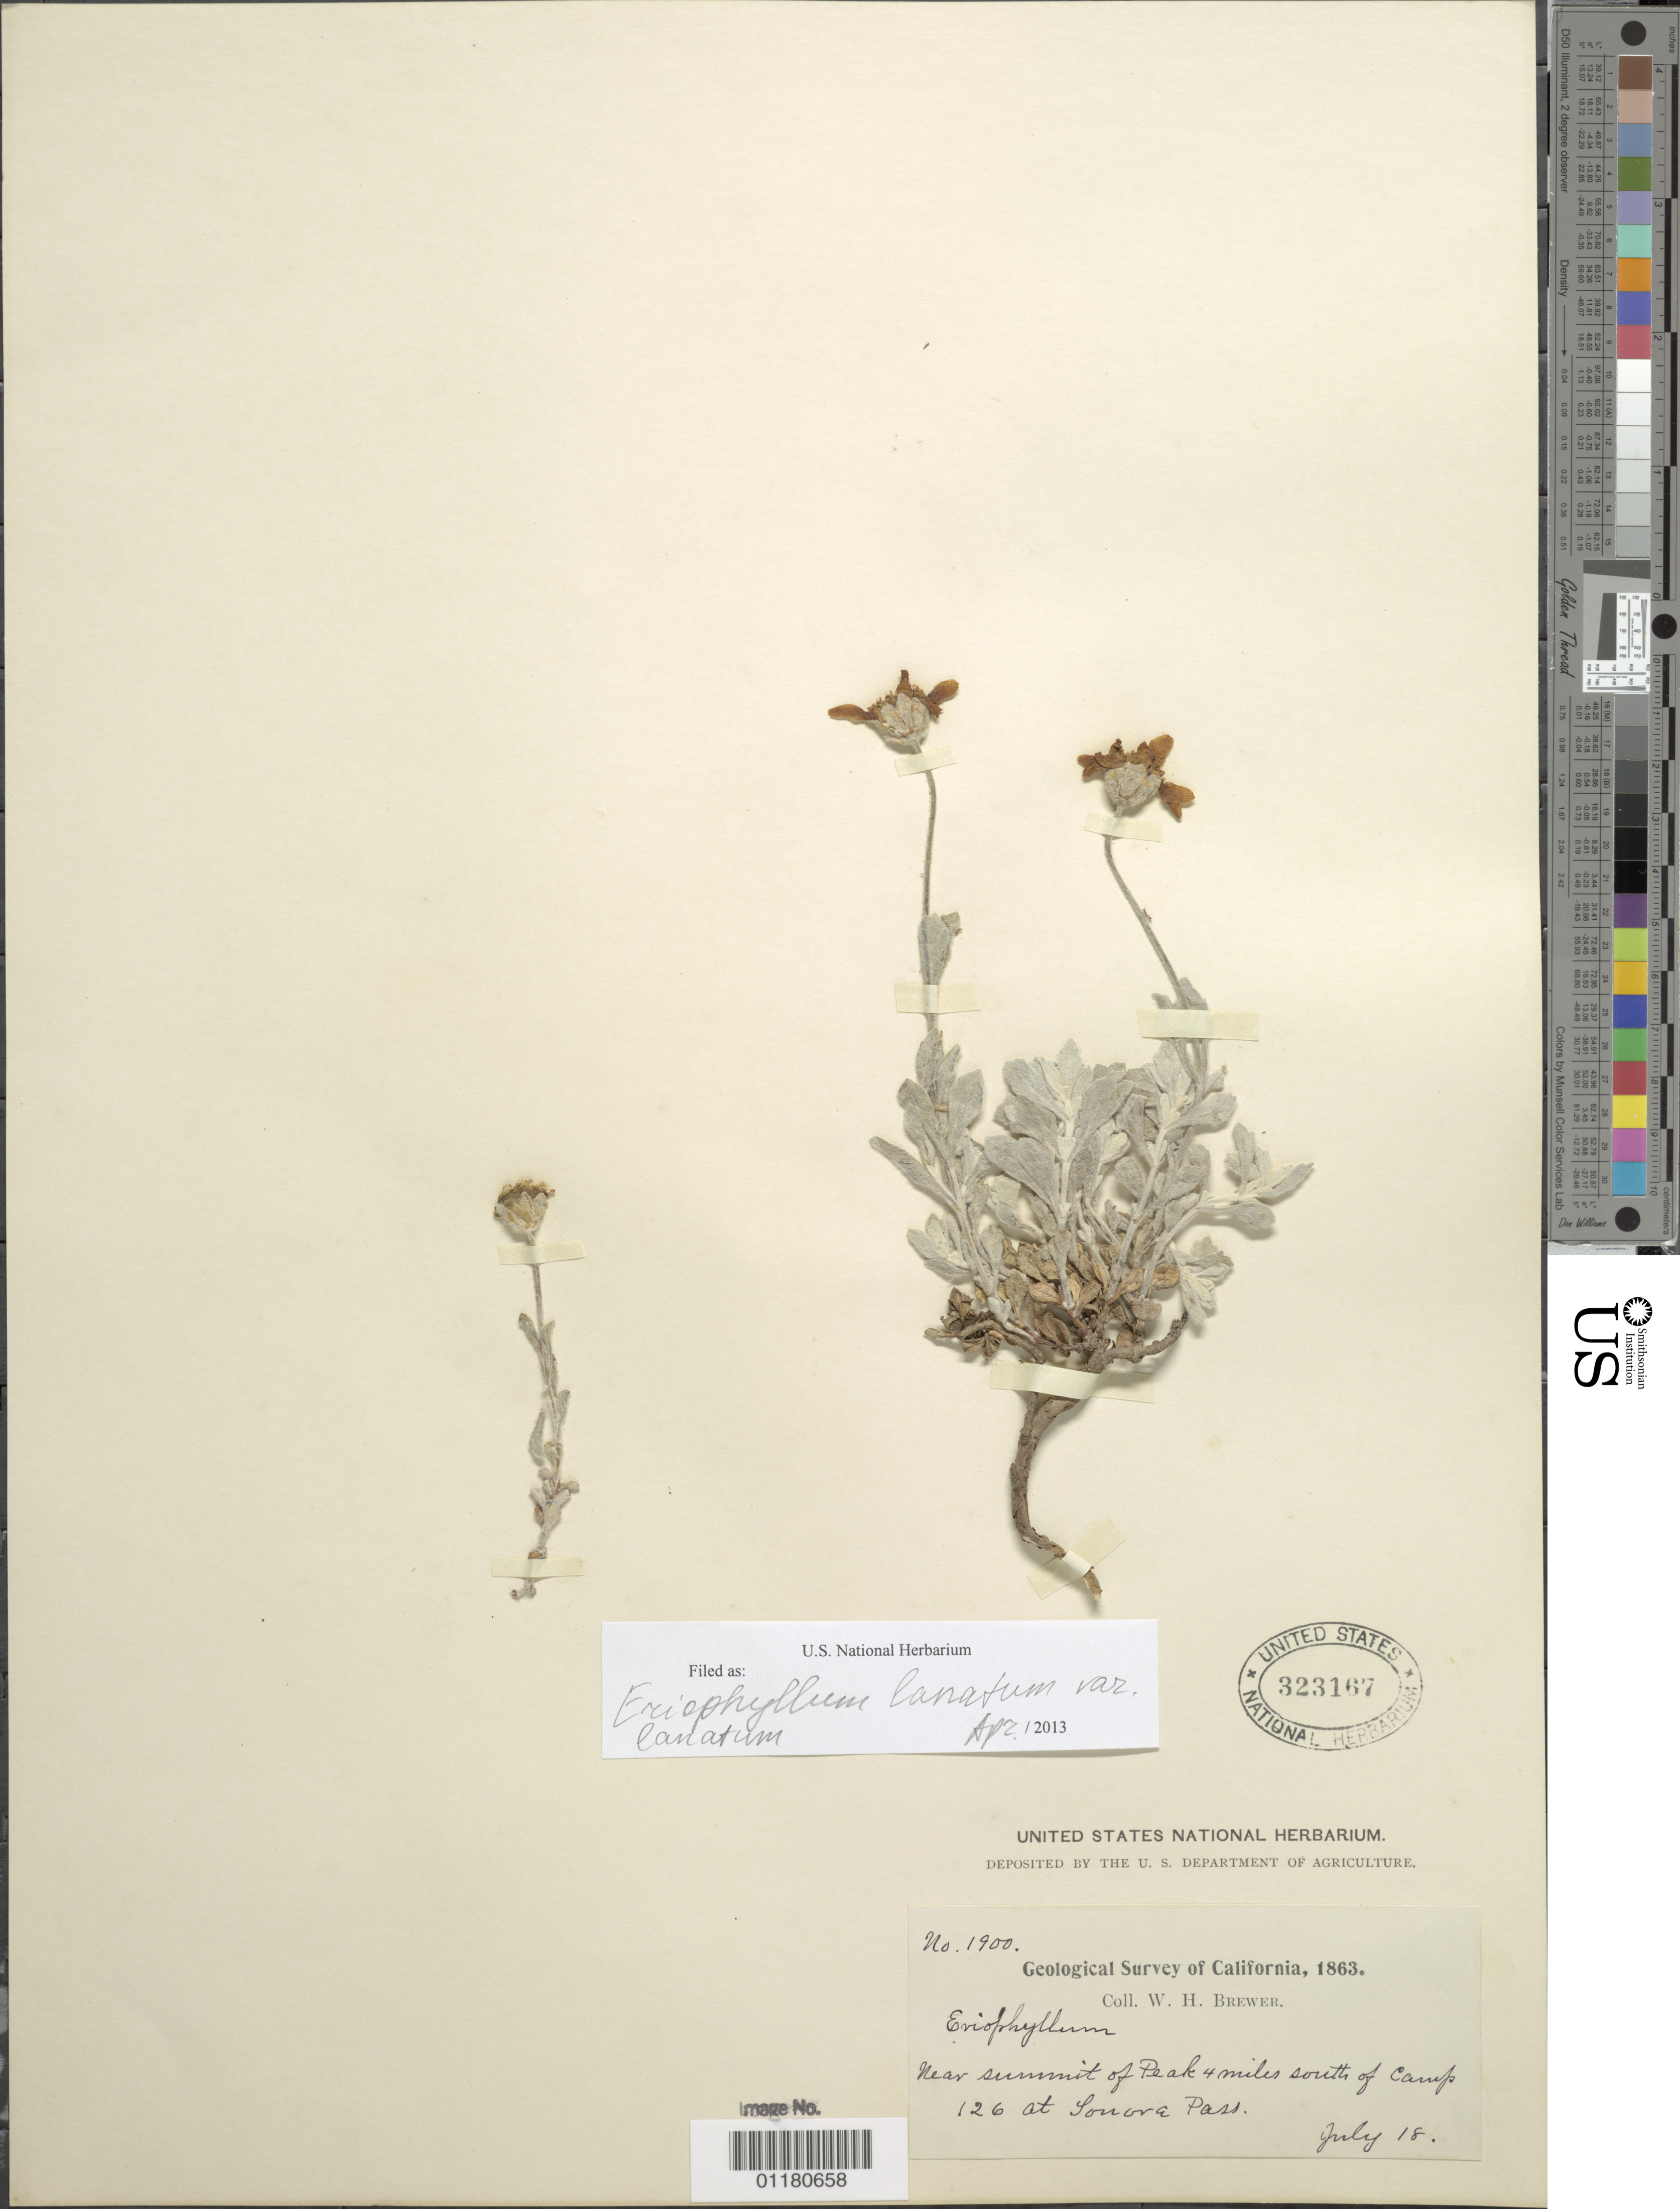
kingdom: Plantae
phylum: Tracheophyta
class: Magnoliopsida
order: Asterales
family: Asteraceae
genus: Eriophyllum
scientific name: Eriophyllum lanatum var. lanatum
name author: (Pursh) J. Forbes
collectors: W. H. Brewer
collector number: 1900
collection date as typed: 18 Jul 1863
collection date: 1863-07-18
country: United States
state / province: California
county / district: Mono/Tuolumne/Alpine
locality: Near summit of Peak 4 miles south of Sonora Pass.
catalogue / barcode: US 323167